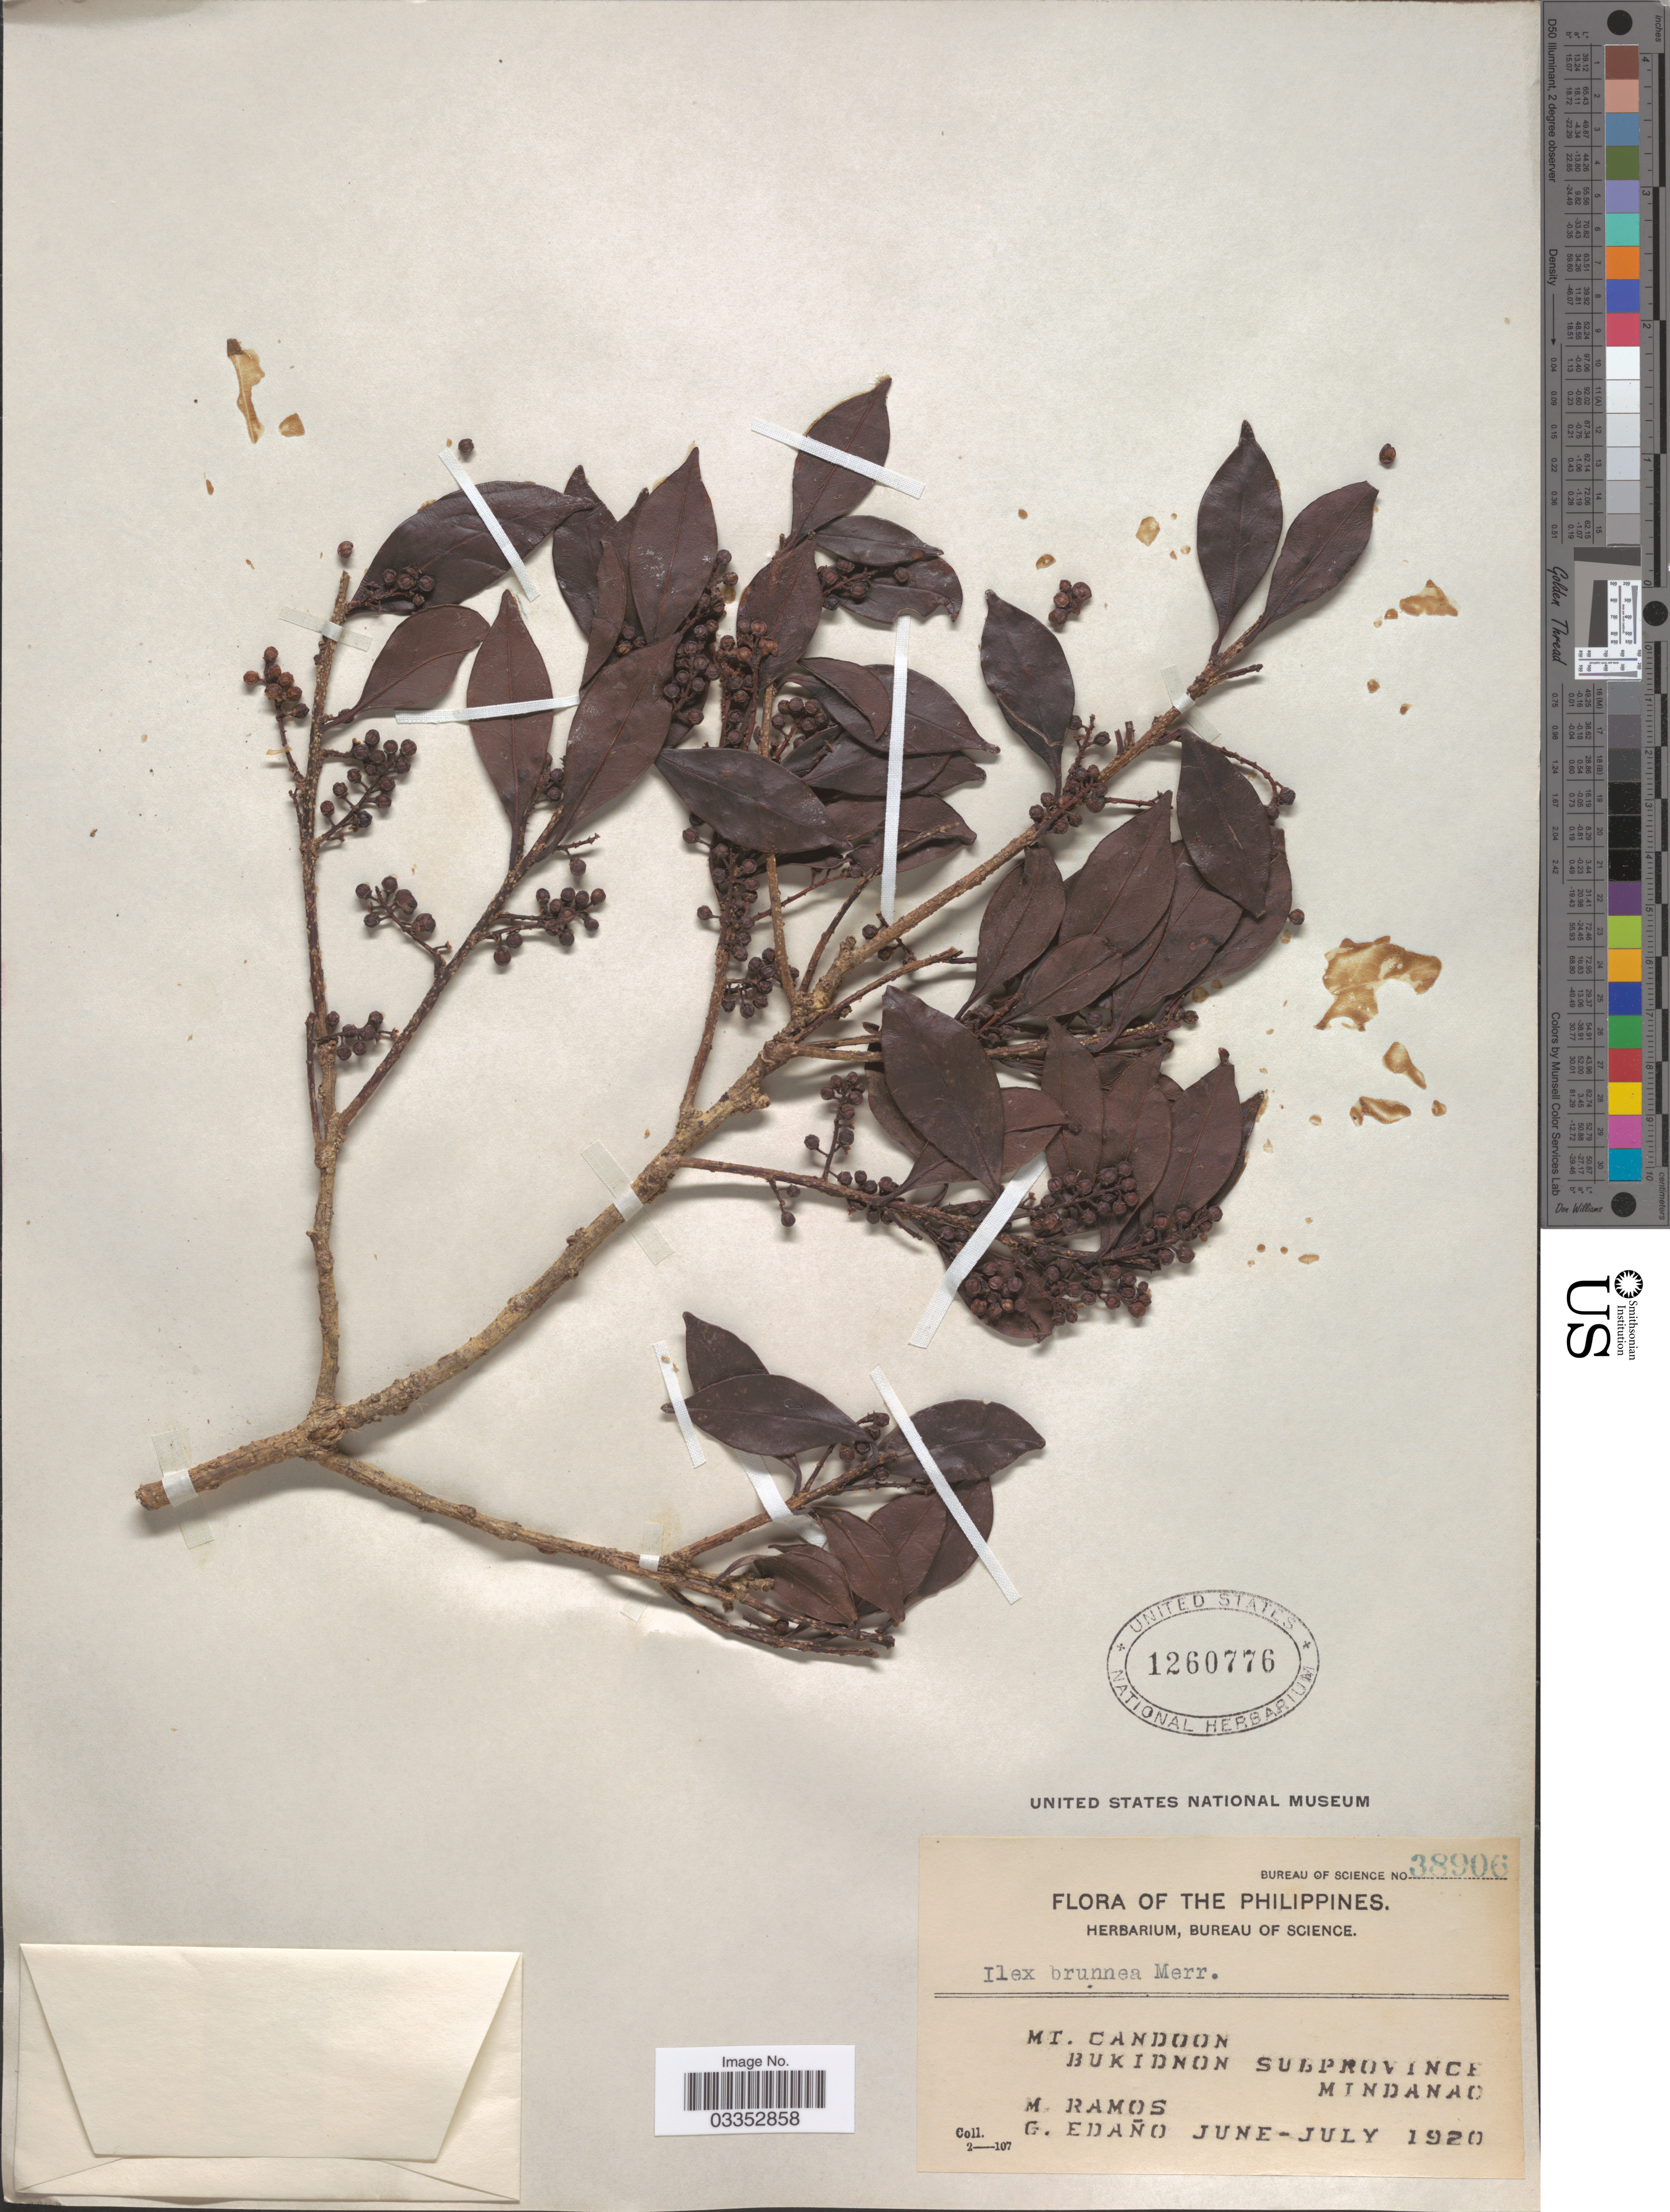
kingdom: Plantae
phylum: Tracheophyta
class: Magnoliopsida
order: Aquifoliales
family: Aquifoliaceae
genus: Ilex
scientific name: Ilex brunnea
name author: Merr.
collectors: M. Ramos & G. Edaño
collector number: Bureau of Science 38906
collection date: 1920-06/1920-07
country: Philippines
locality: Mt. Candoon, Bukidnon Subprovince, Mindanao.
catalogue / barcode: US 1260776